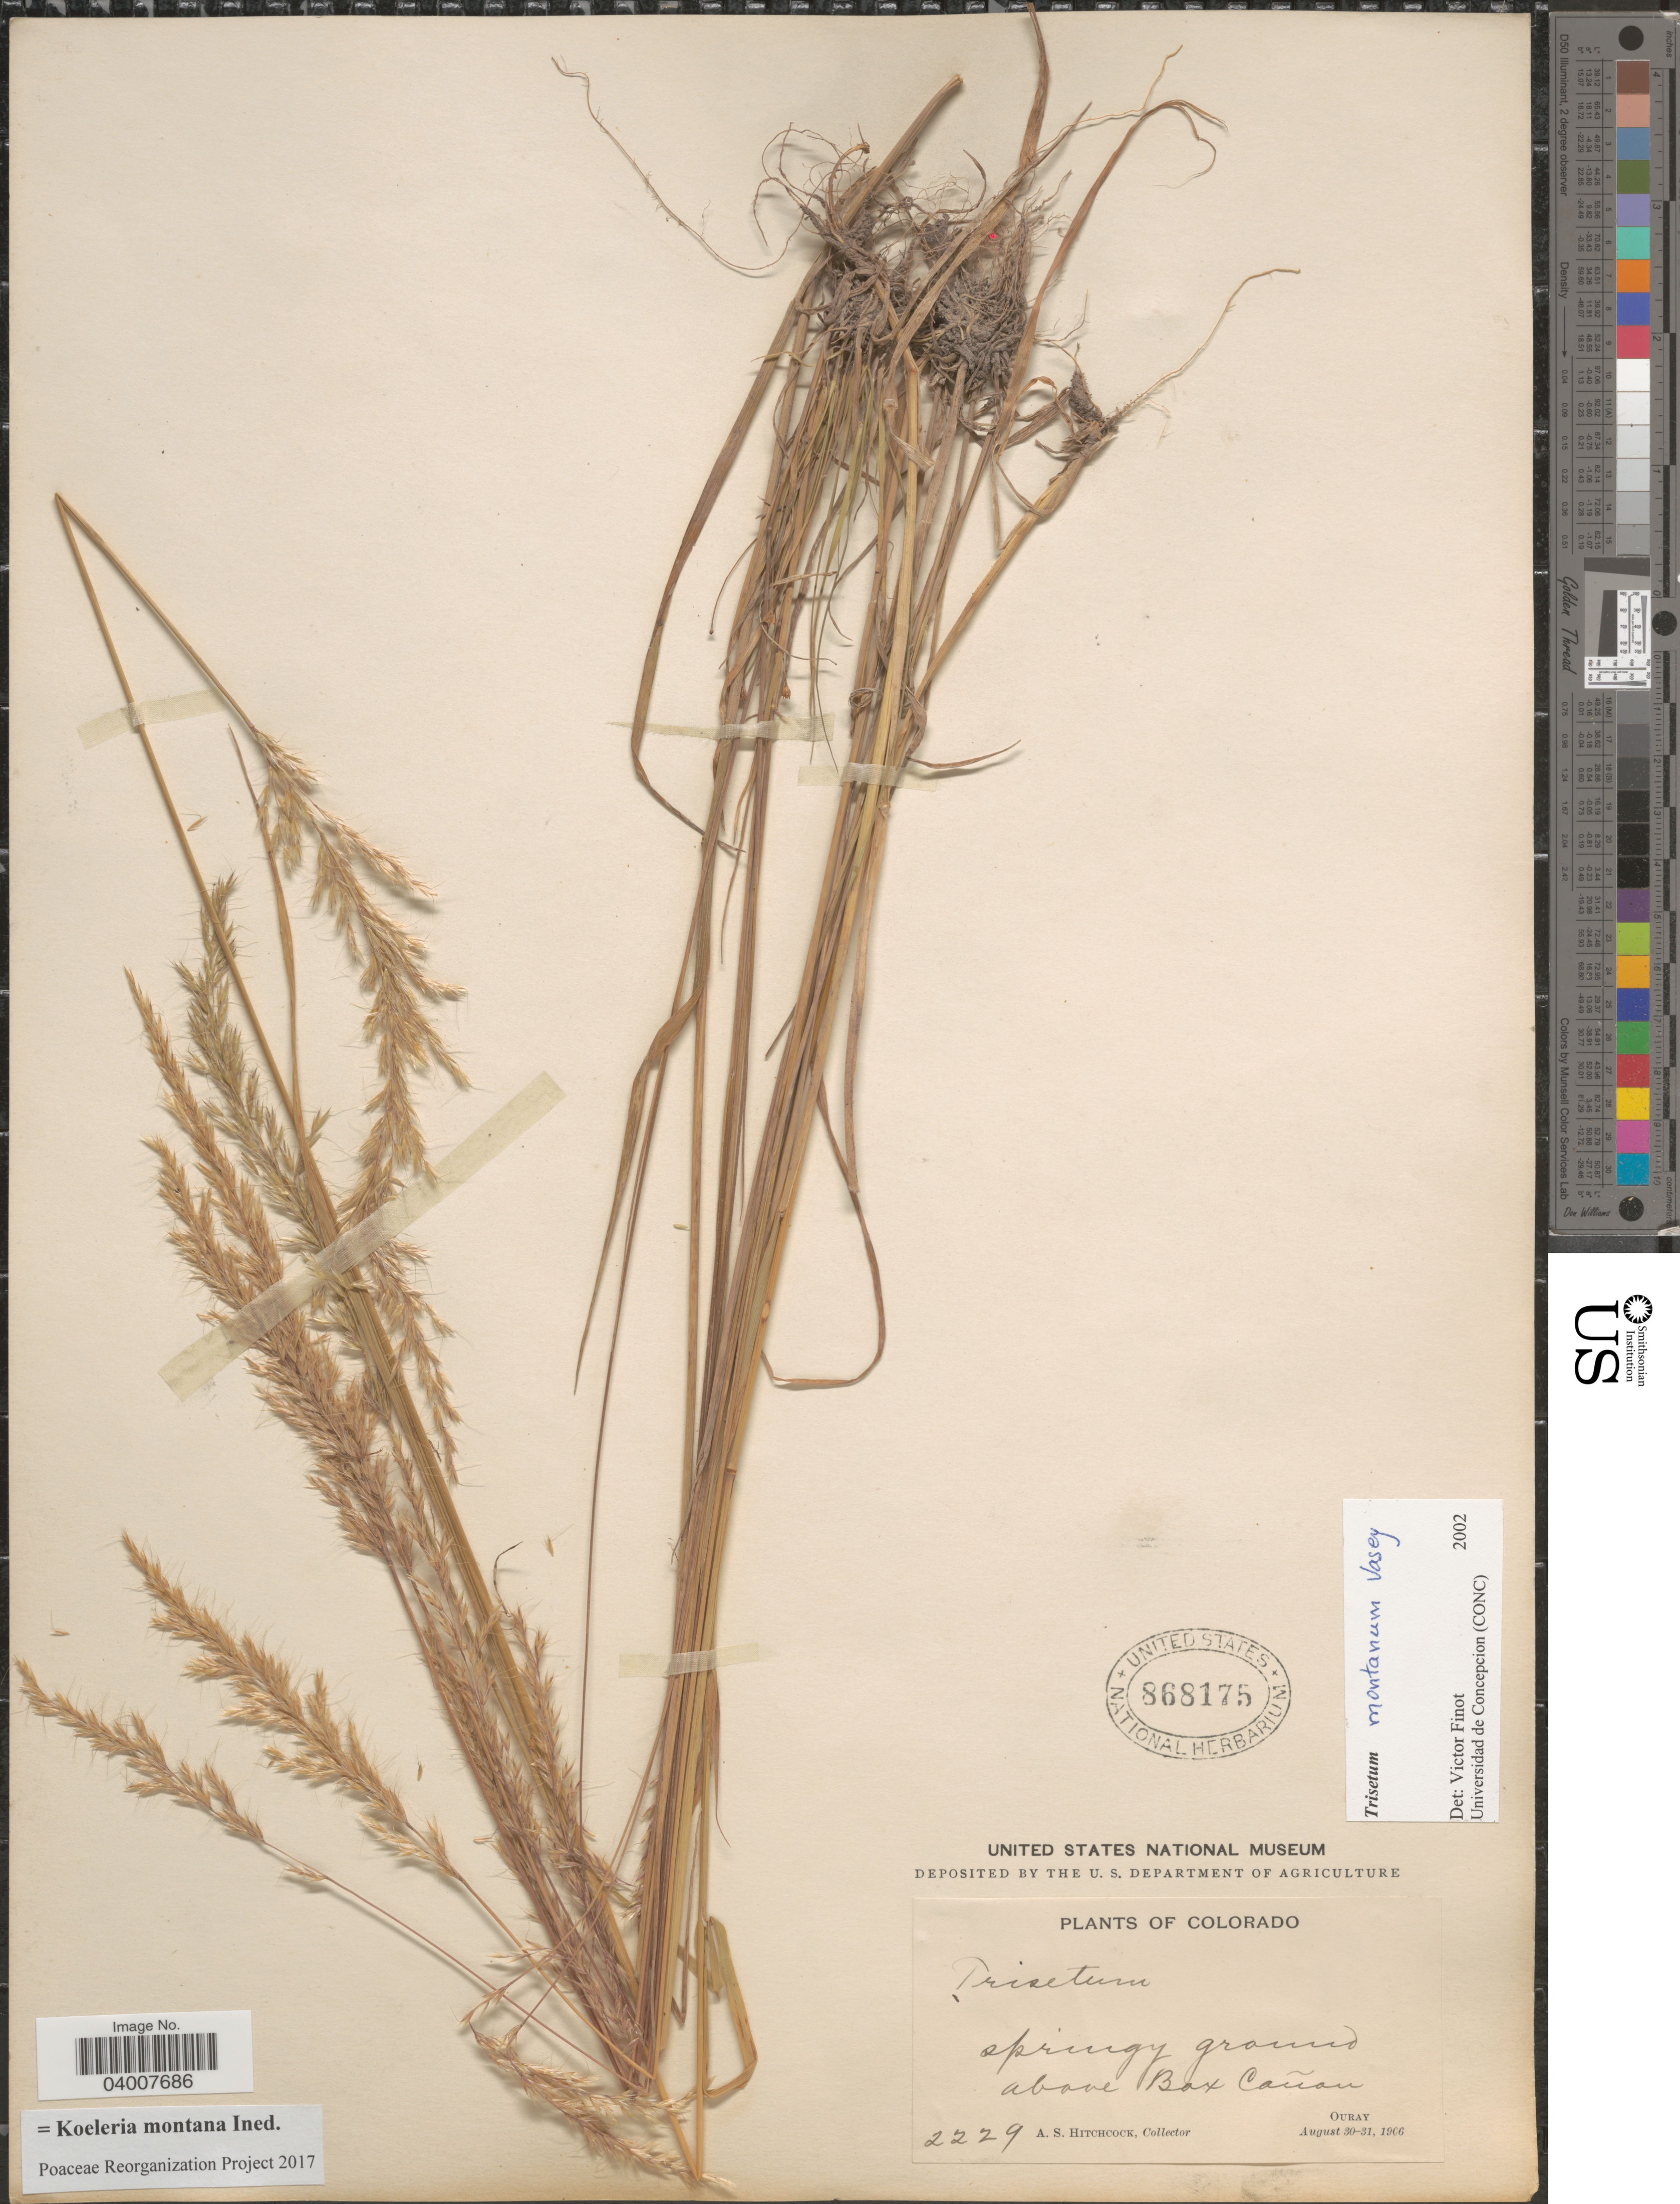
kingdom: Plantae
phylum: Tracheophyta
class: Liliopsida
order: Poales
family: Poaceae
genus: Koeleria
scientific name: Koeleria montana ined.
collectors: A. S. Hitchcock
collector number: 2229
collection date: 1966-08-30/1966-08-31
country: United States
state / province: Colorado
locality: Springy ground. Above Box Cañon. Ouray.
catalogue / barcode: US 868175